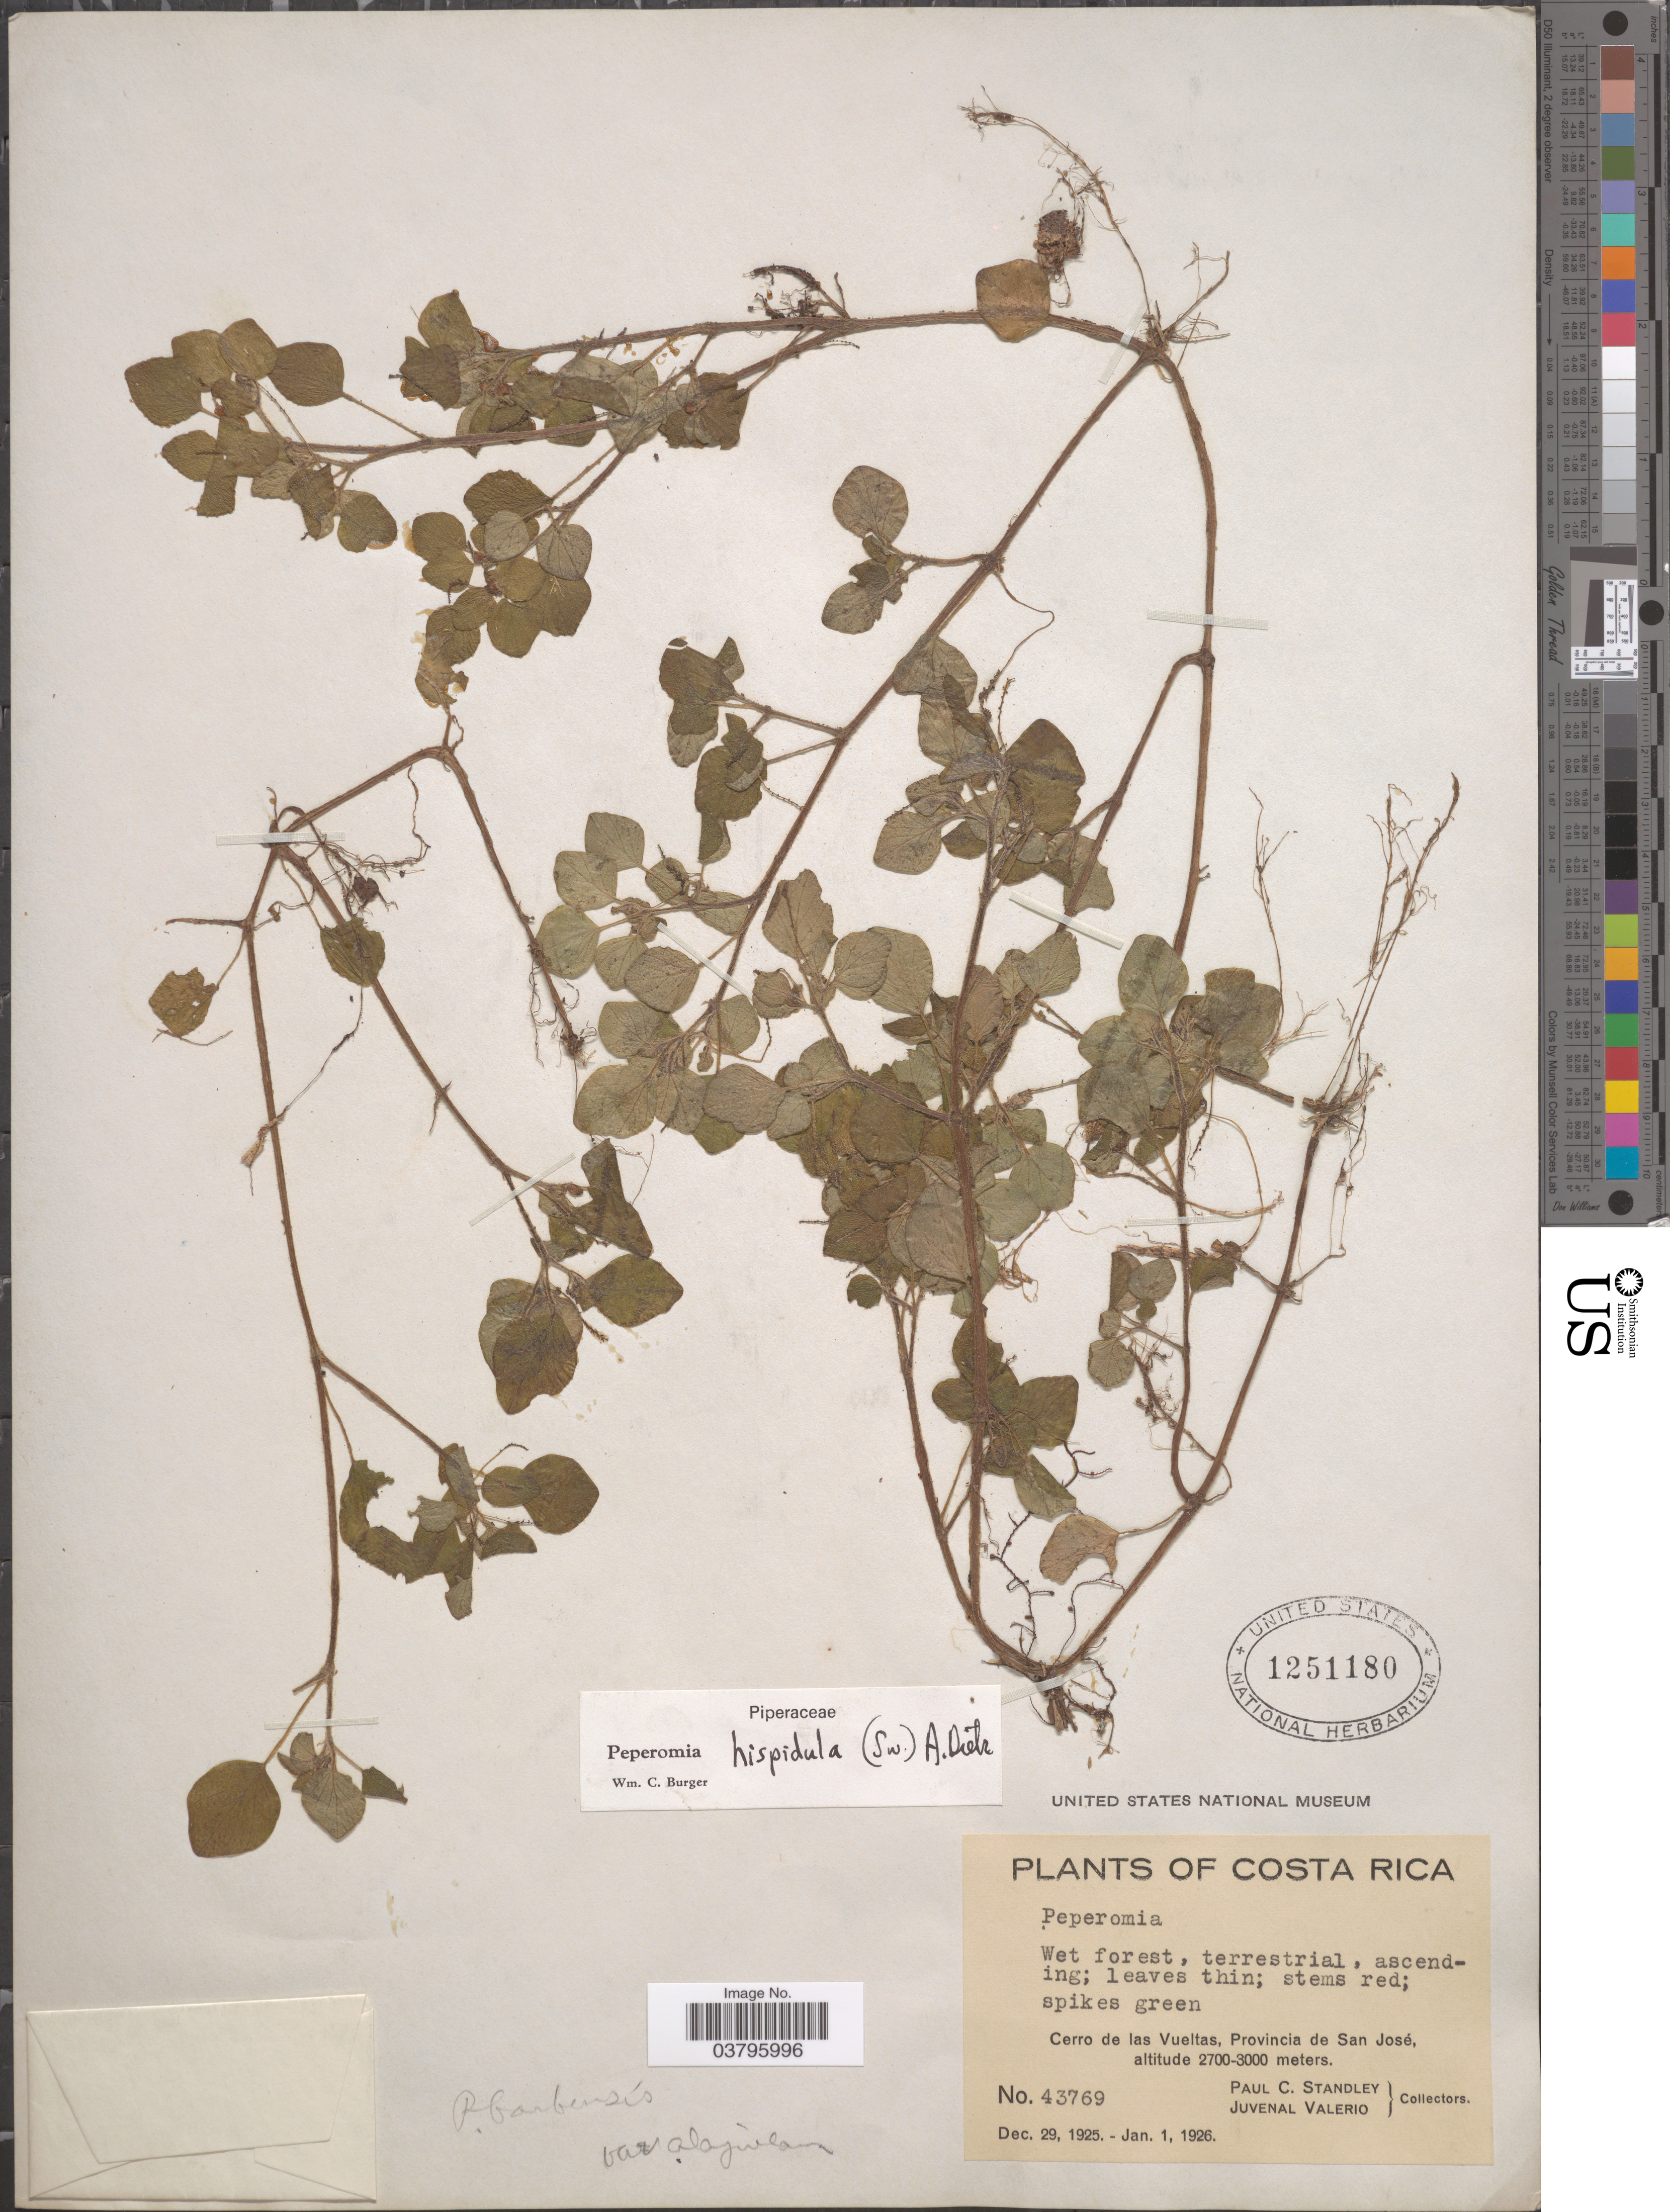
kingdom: Plantae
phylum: Tracheophyta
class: Magnoliopsida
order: Piperales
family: Piperaceae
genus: Peperomia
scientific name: Peperomia hispidula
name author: (Sw.) A. Dietr.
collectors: P. C. Standley & J. Valerio R.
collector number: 43769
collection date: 1925-12-29/1926-01-01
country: Costa Rica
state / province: San José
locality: Cerro de las Vueltas.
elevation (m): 2700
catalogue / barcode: US 1251180